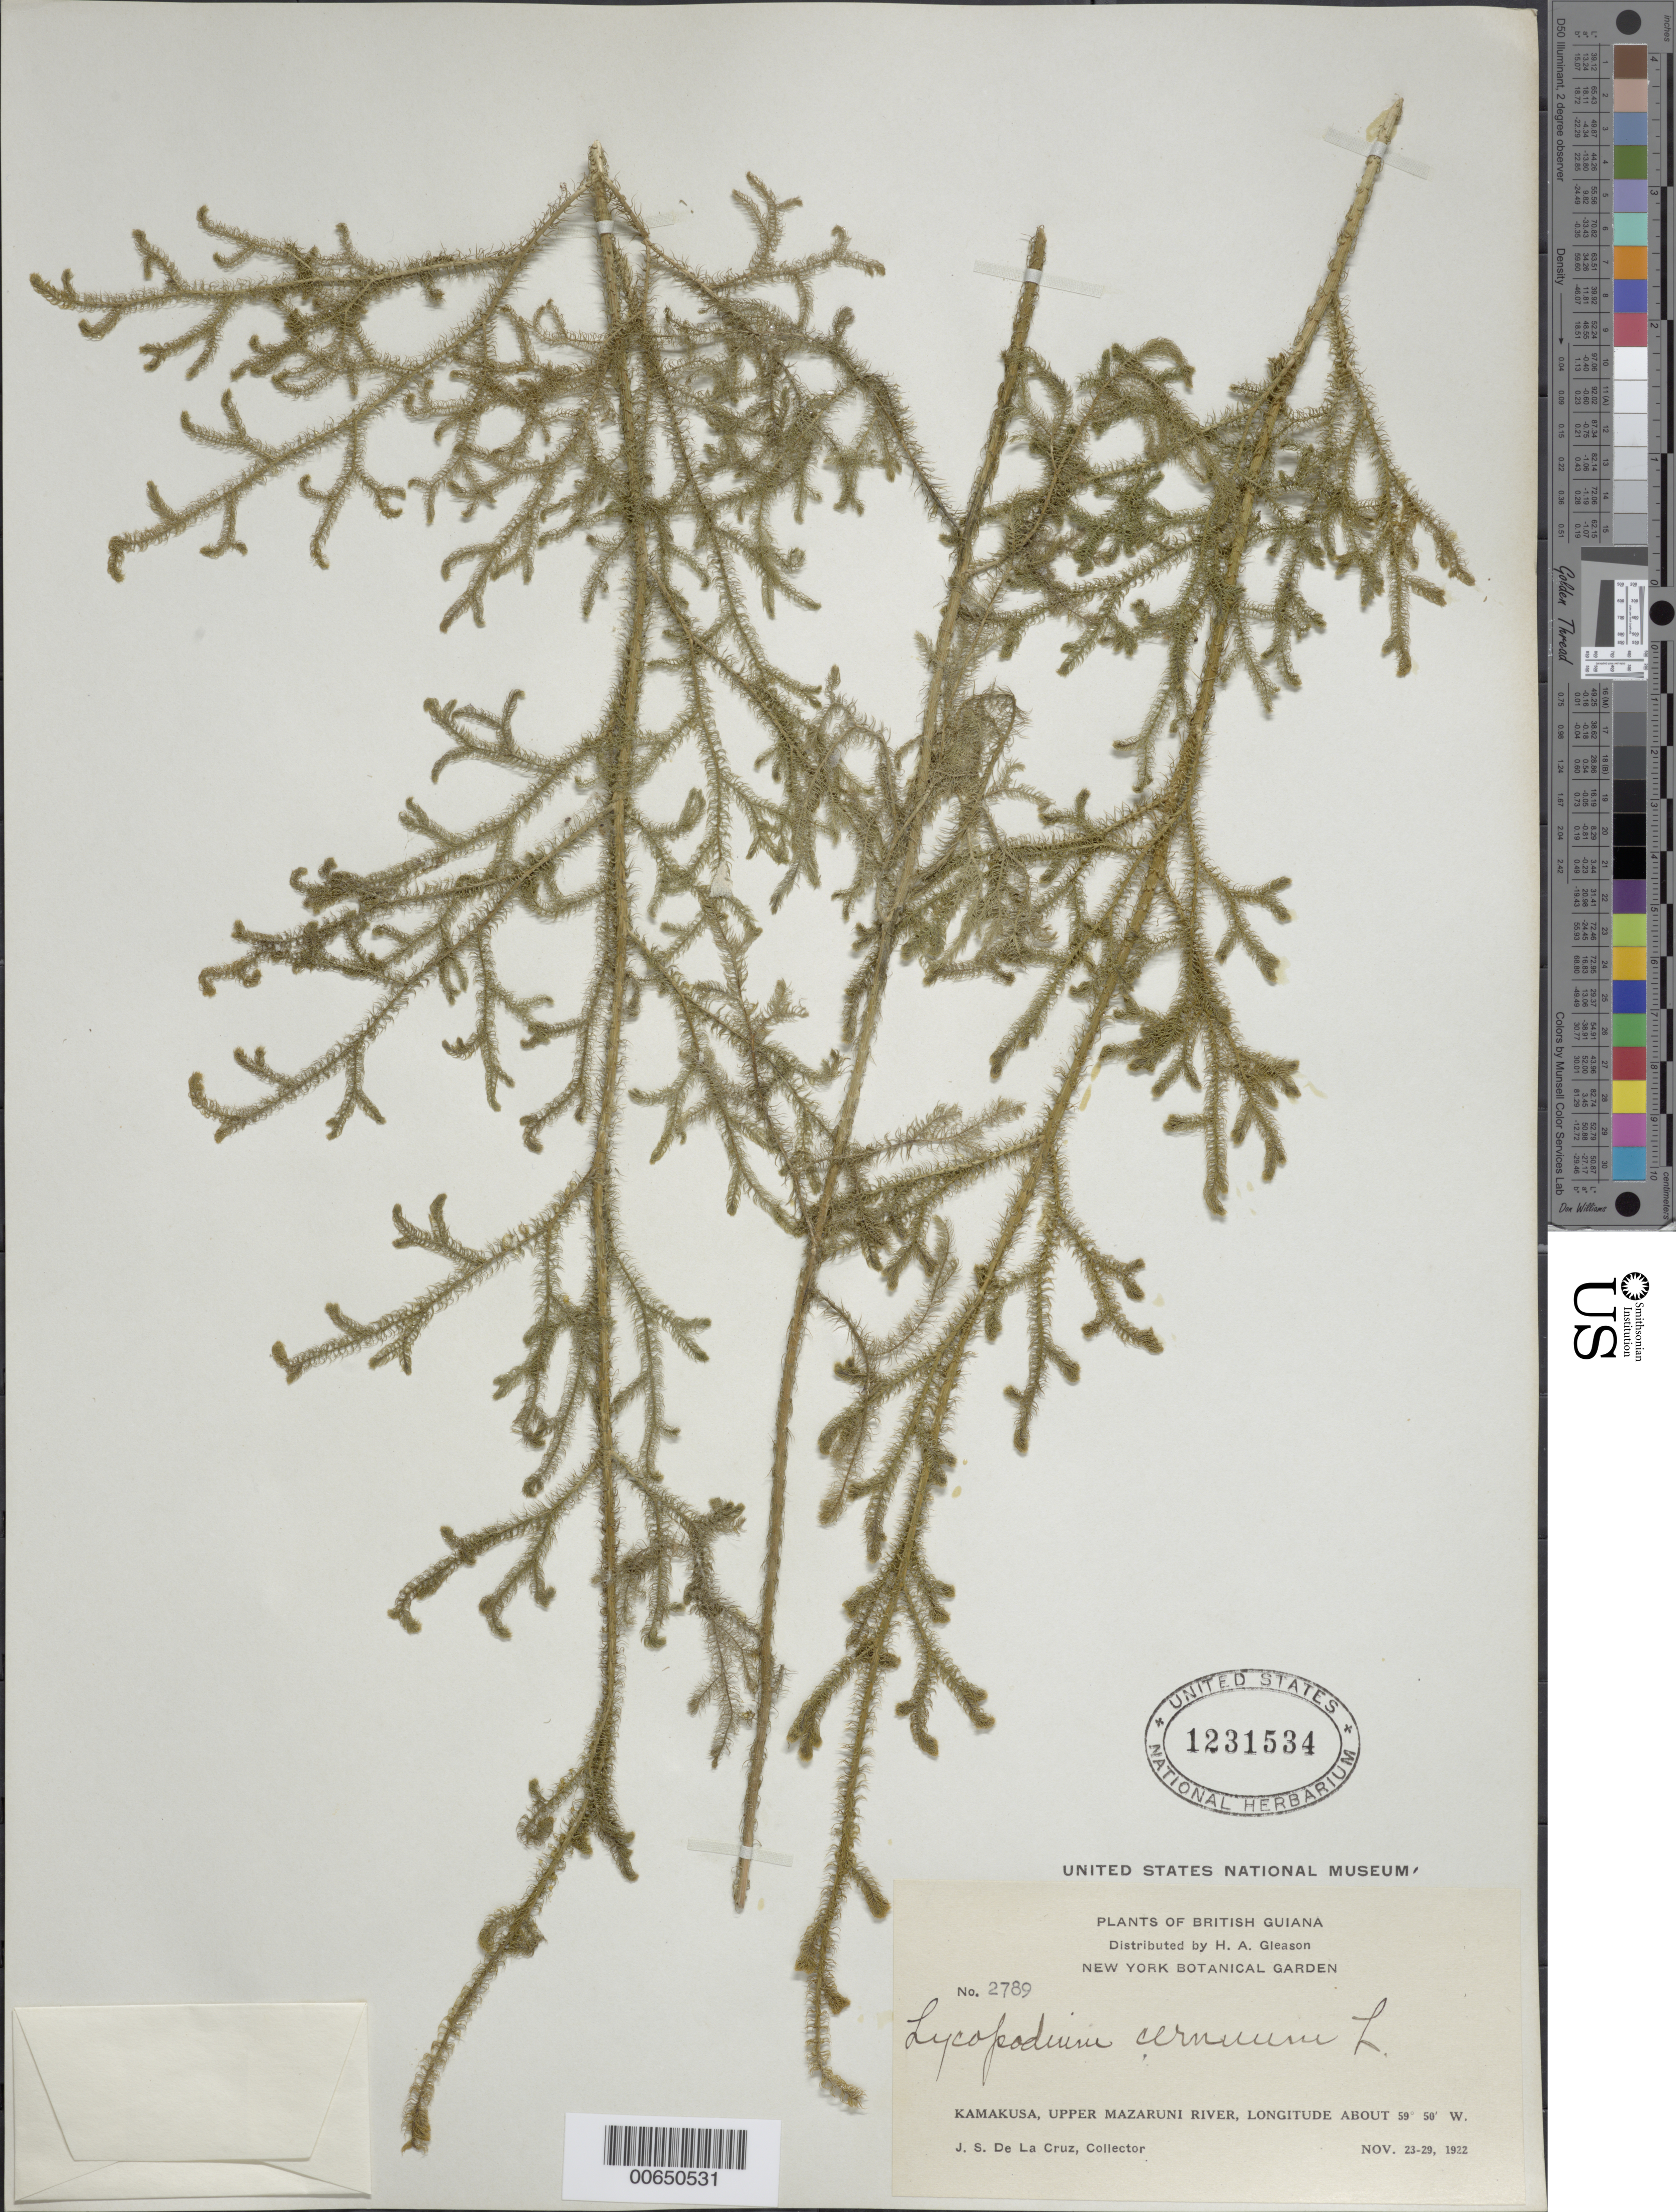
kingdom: Plantae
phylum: Tracheophyta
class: Lycopodiopsida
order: Lycopodiales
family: Lycopodiaceae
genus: Palhinhaea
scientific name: Palhinhaea cernua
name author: (L.) Vasc. & Franco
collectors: J. S. de la Cruz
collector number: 2789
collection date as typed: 23-Nov-22 to 29-Nov-22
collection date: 1922-11-23/1922-11-29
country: Guyana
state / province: Cuyuni-Mazaruni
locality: Kamakusa, Upper Mazaruni R.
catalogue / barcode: US 1231534